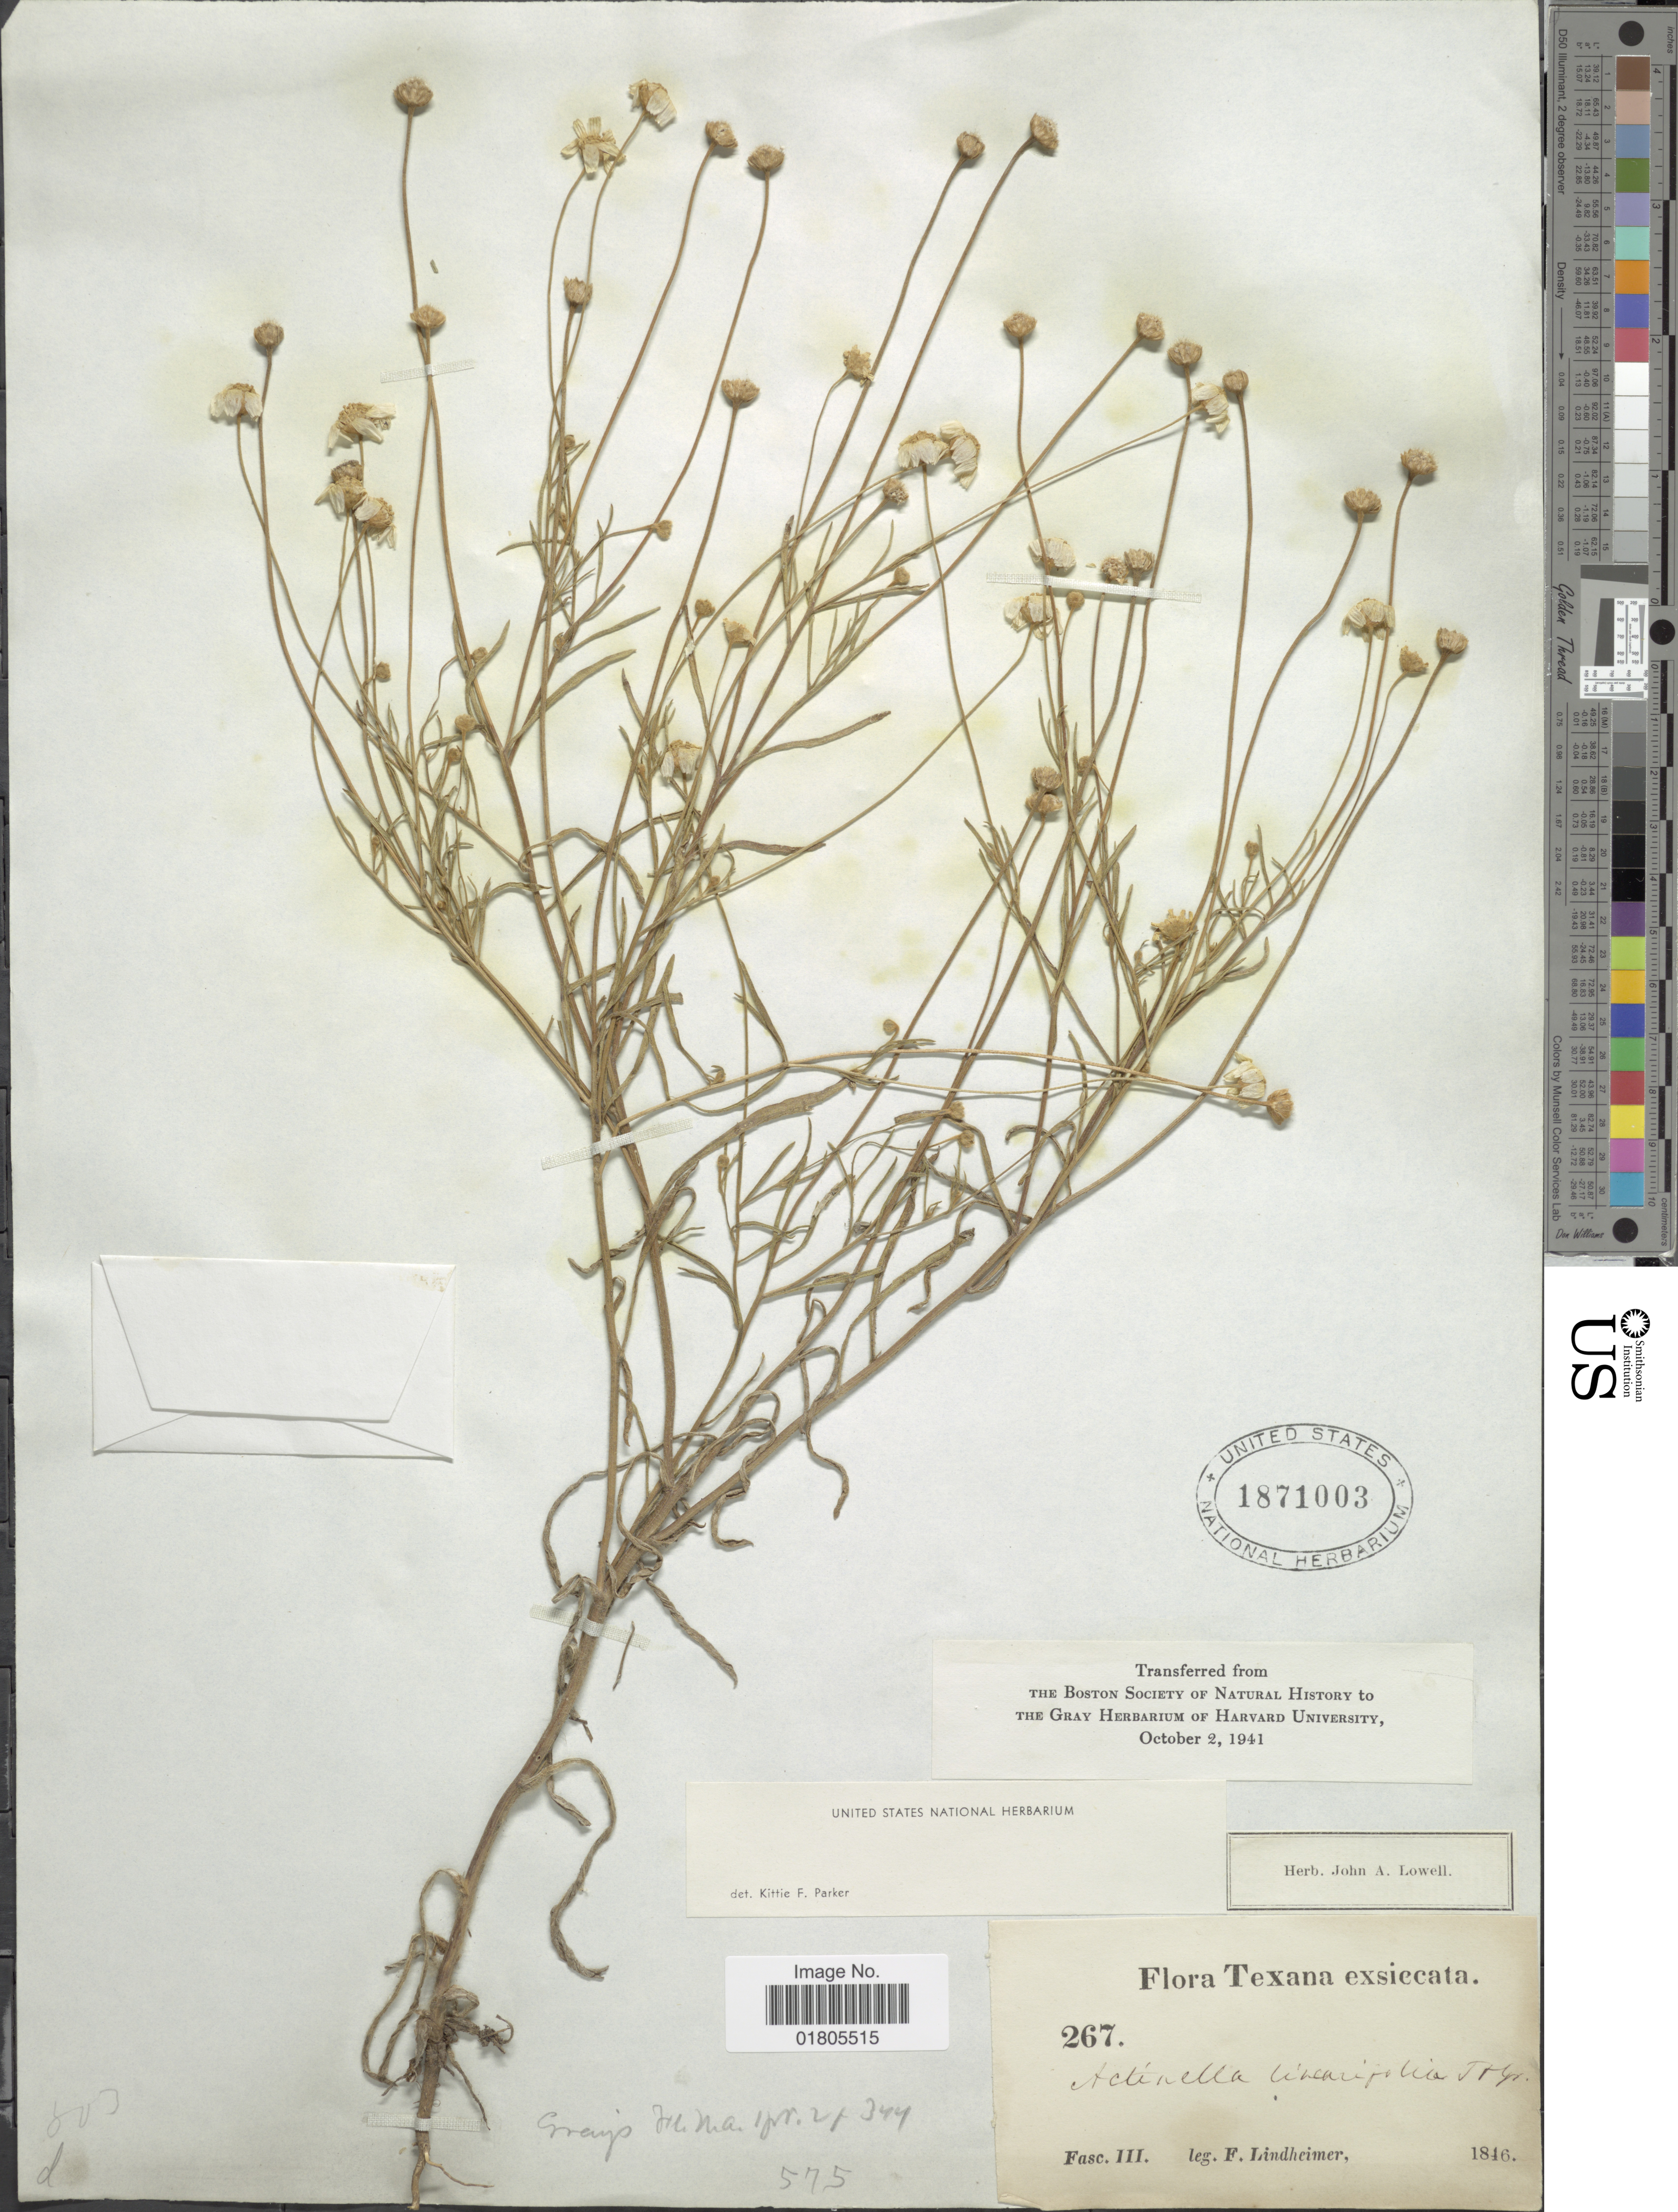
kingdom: Plantae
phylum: Tracheophyta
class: Magnoliopsida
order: Asterales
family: Asteraceae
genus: Actinea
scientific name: Actinea linearifolia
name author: (Hook.) Kuntze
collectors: F. Lindheimer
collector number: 267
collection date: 1846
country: United States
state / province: Texas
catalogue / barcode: US 1871003